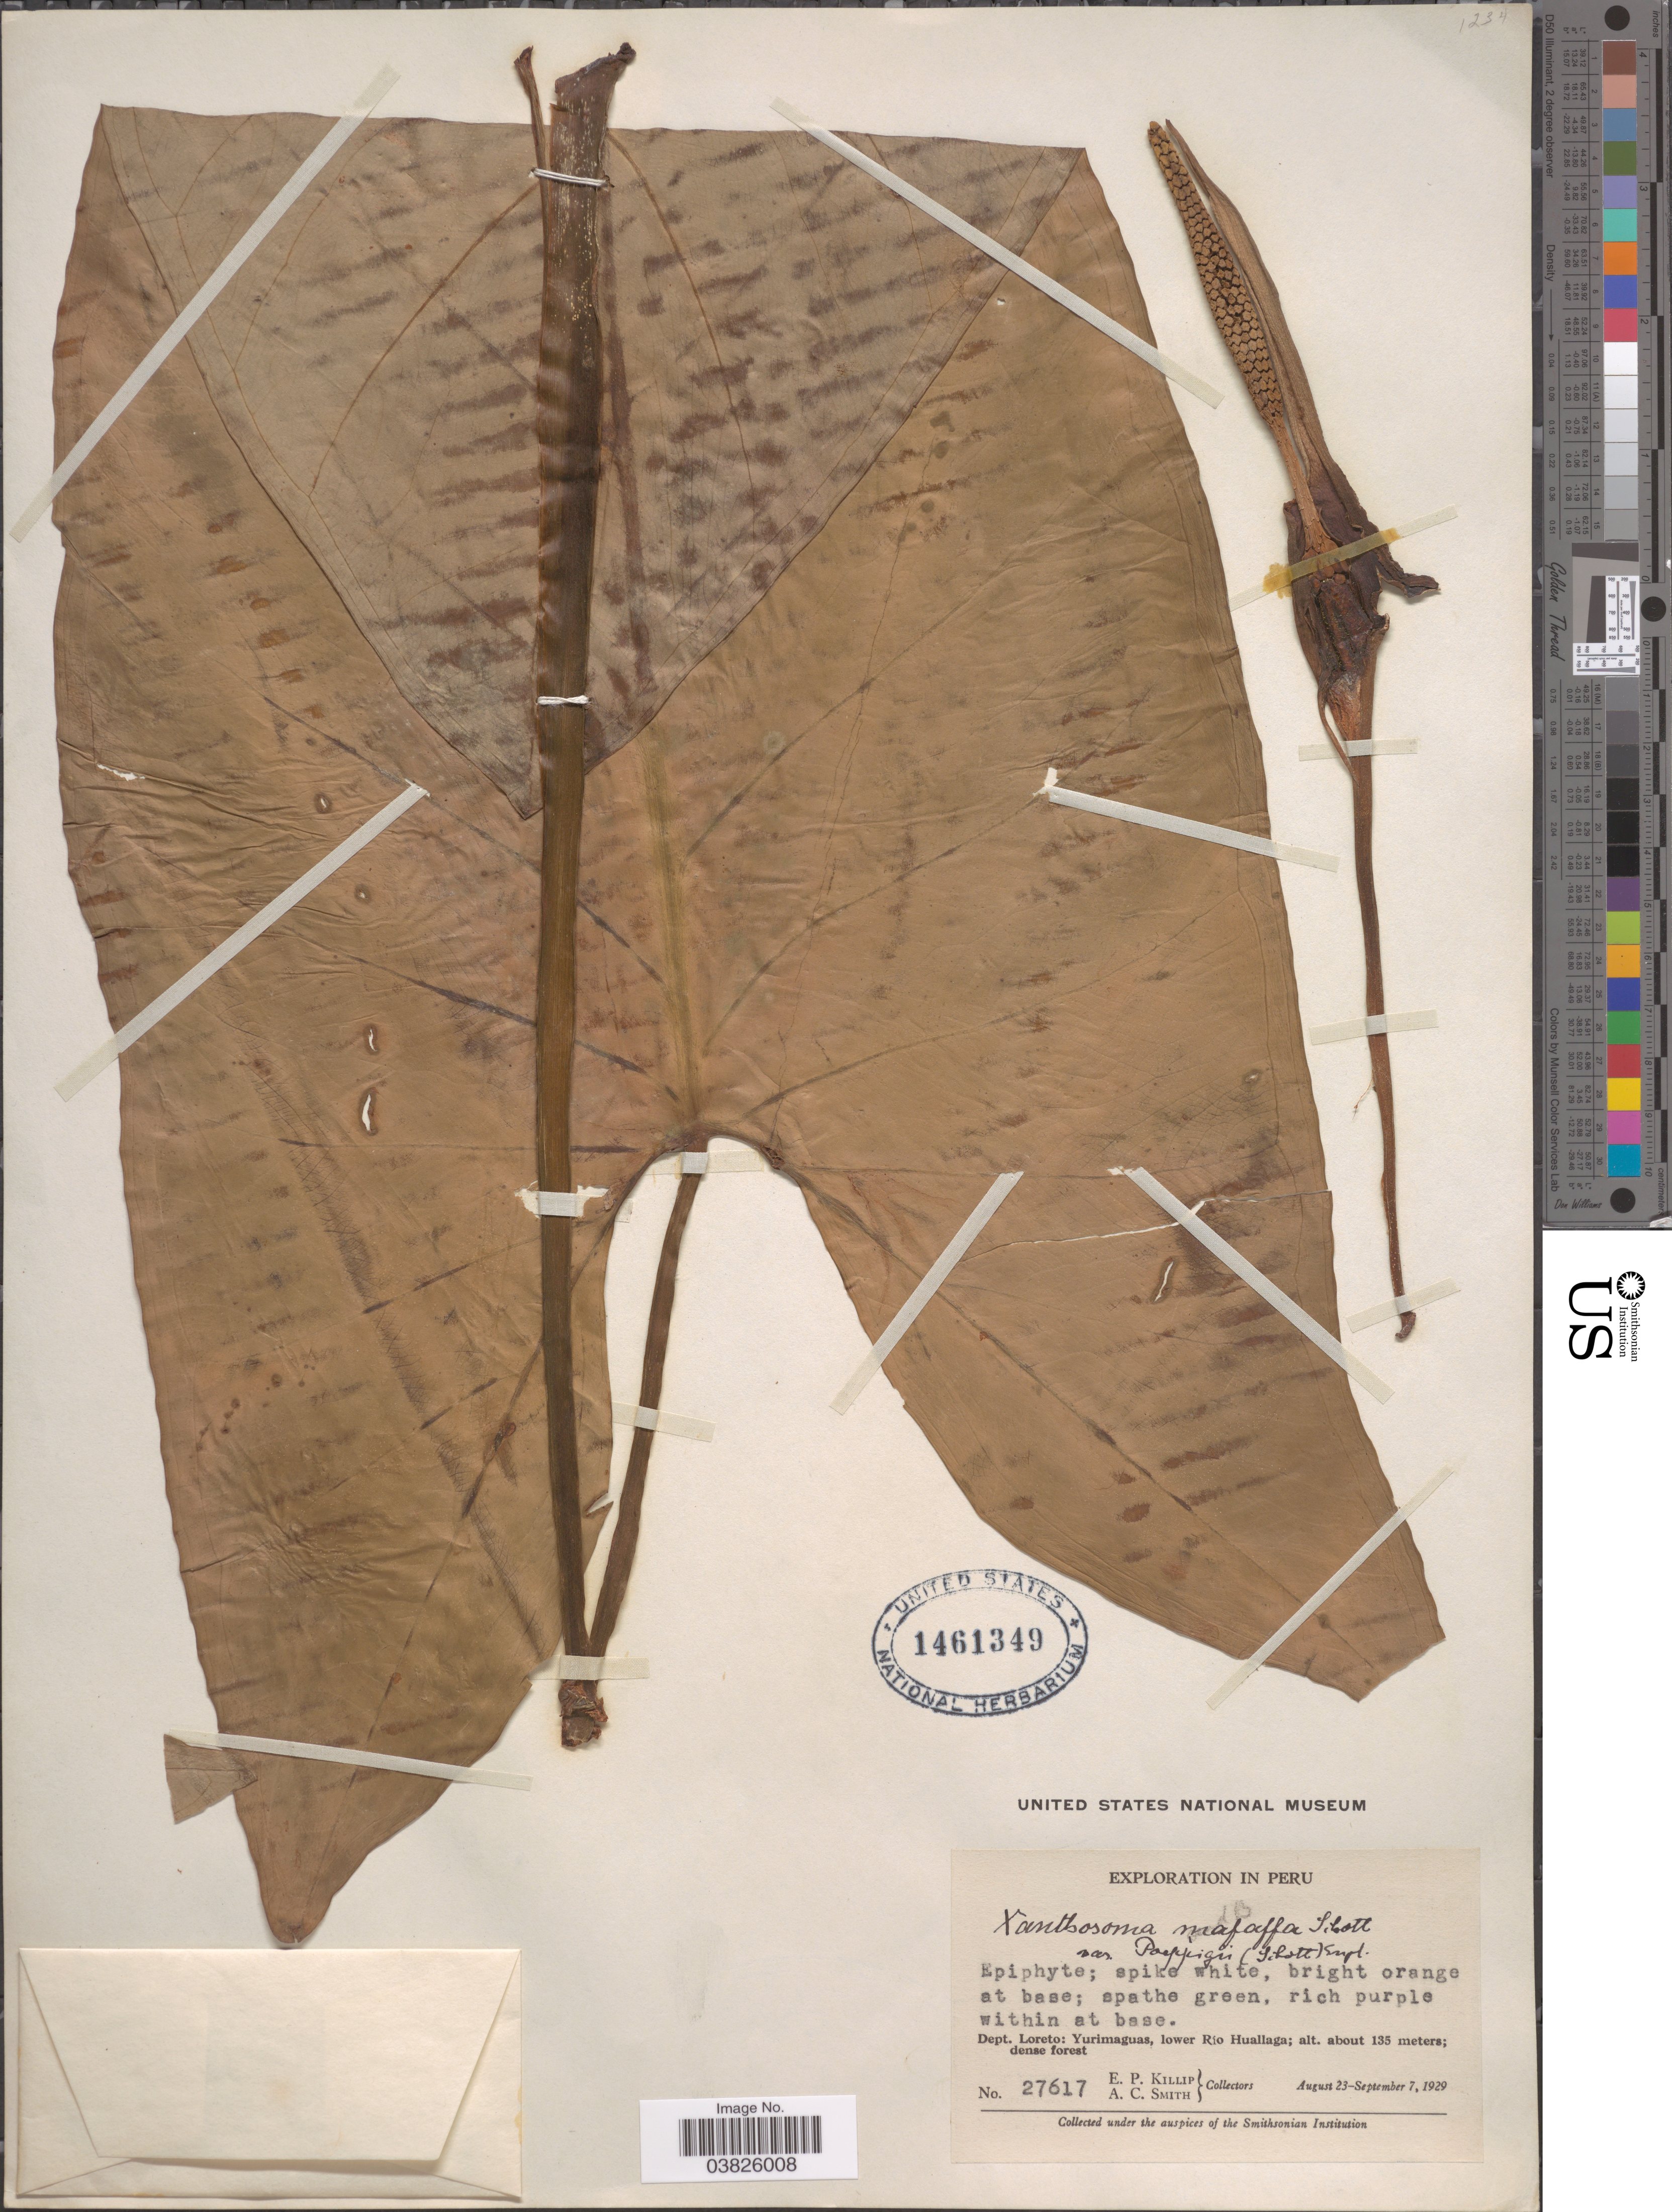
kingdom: Plantae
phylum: Tracheophyta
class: Liliopsida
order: Alismatales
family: Araceae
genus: Xanthosoma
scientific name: Xanthosoma mafaffa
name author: Schott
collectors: E. P. Killip & A. C. Smith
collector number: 27617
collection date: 1929-08-23/1929-09-07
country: Peru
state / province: Loreto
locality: Dept. Loreto: Yurimaguas, lower Río Huallaga.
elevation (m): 135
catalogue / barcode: US 1461349